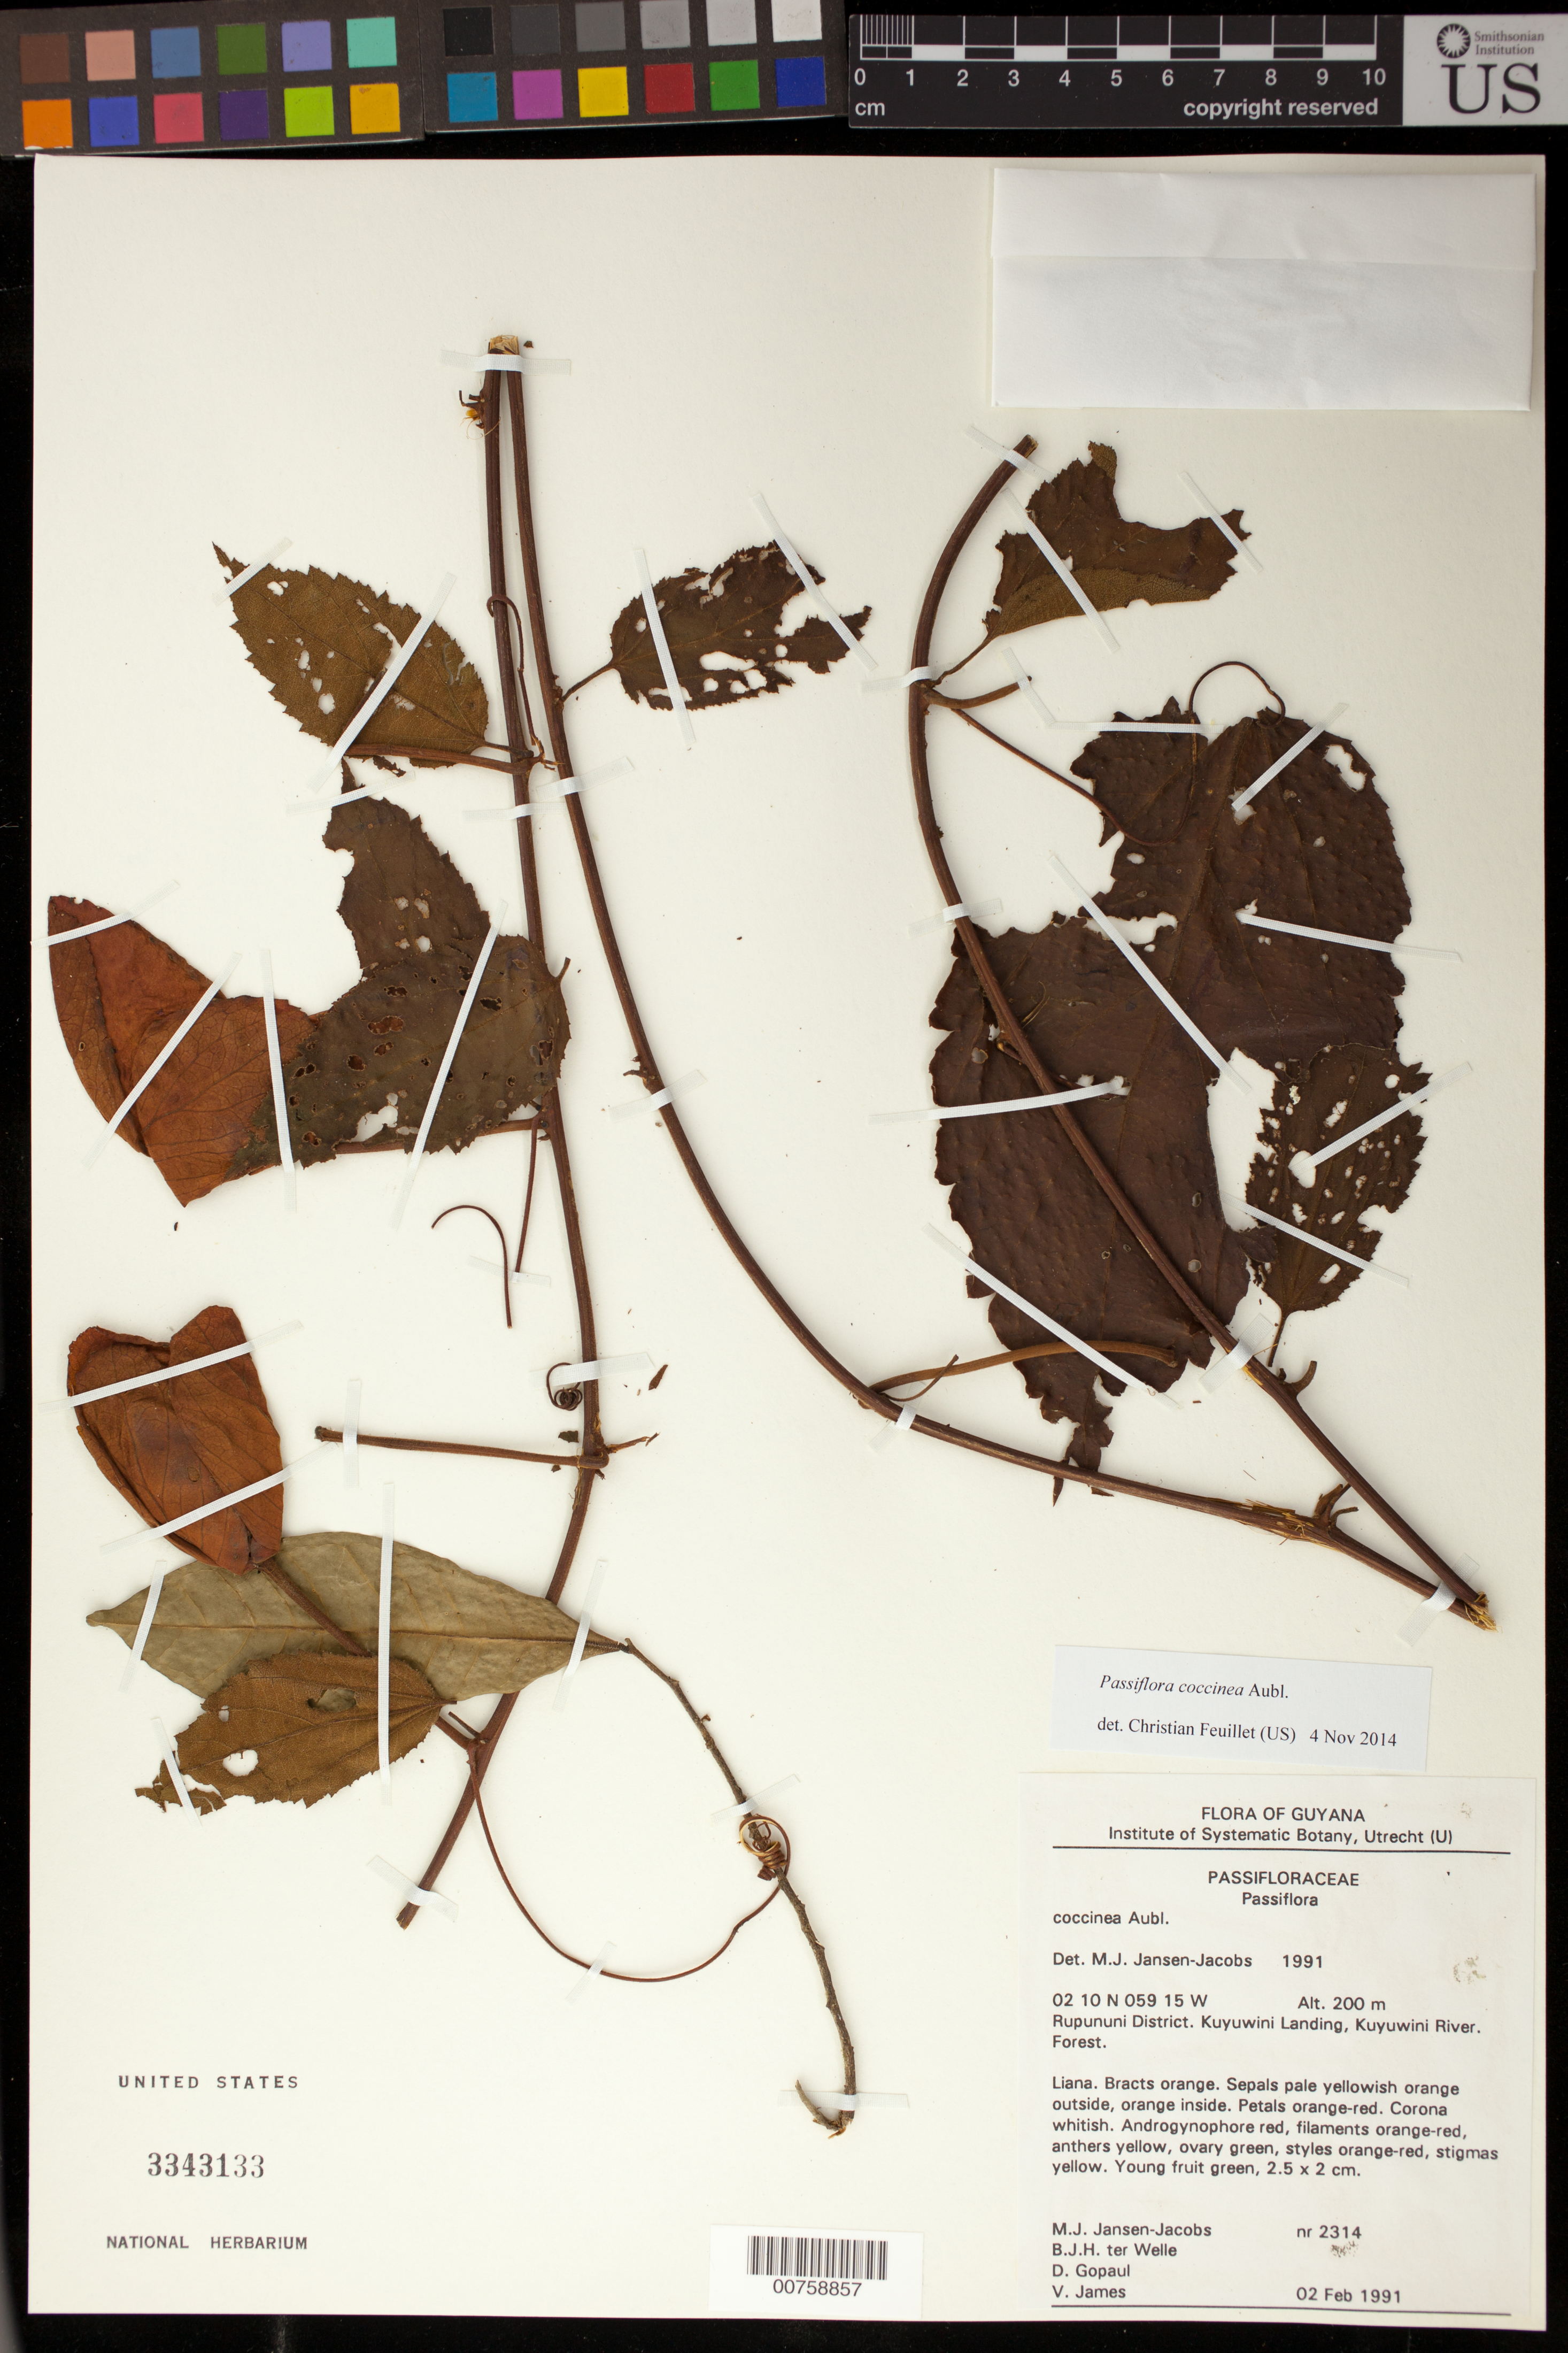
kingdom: Plantae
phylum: Tracheophyta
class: Magnoliopsida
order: Malpighiales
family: Passifloraceae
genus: Passiflora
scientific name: Passiflora coccinea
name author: Aubl.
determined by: Feuillet, C.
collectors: M. J. Jansen-Jacobs, B. Welle, D. Gopaul & V. James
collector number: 2314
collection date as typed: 2-Feb-91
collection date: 1991-02-02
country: Guyana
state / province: U. Takutu-U. Essequibo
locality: Kuyuwini Landing, Kuyuwini River, Rupununi District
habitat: Forest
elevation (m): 200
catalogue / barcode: US 3343133